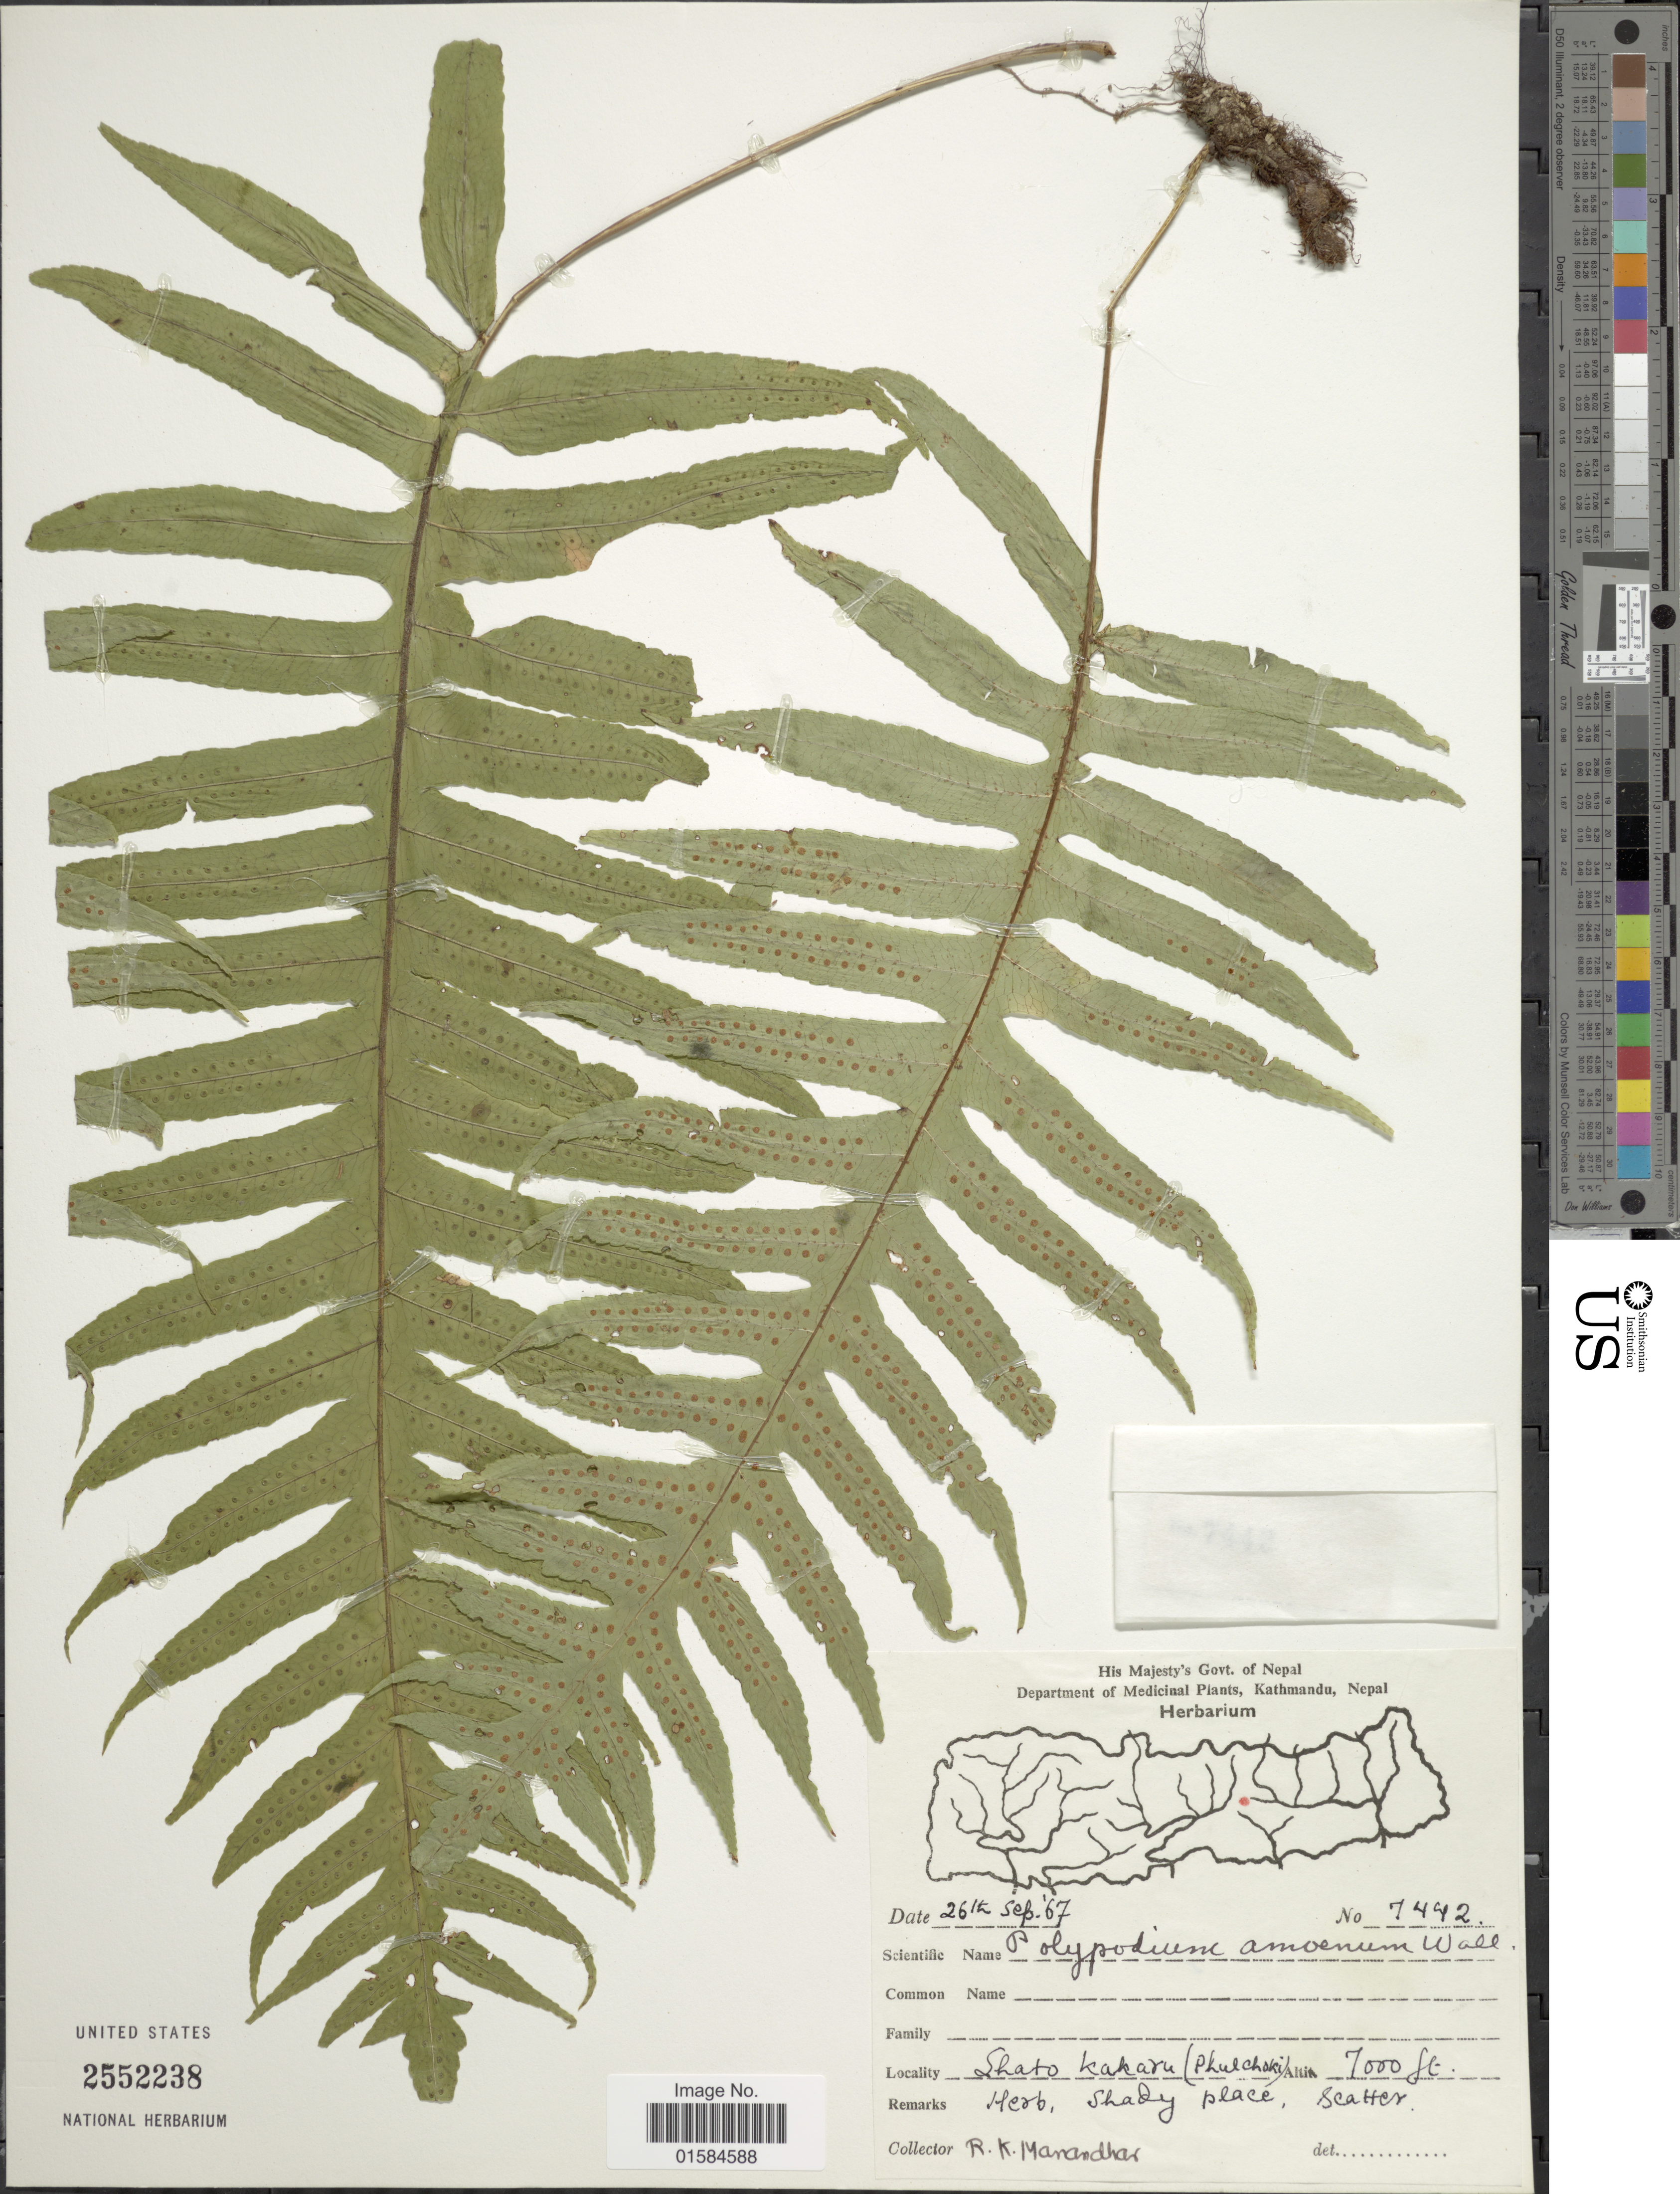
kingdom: Plantae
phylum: Tracheophyta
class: Polypodiopsida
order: Polypodiales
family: Polypodiaceae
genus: Goniophlebium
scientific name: Goniophlebium amoenum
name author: (Wall. ex Mett.) J. Sm.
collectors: R. Manandhar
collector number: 7442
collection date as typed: Transcribed d/m/y: 26/9/67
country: India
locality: Shato Kakru (Phul Choki)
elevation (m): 2134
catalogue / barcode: US 2552238